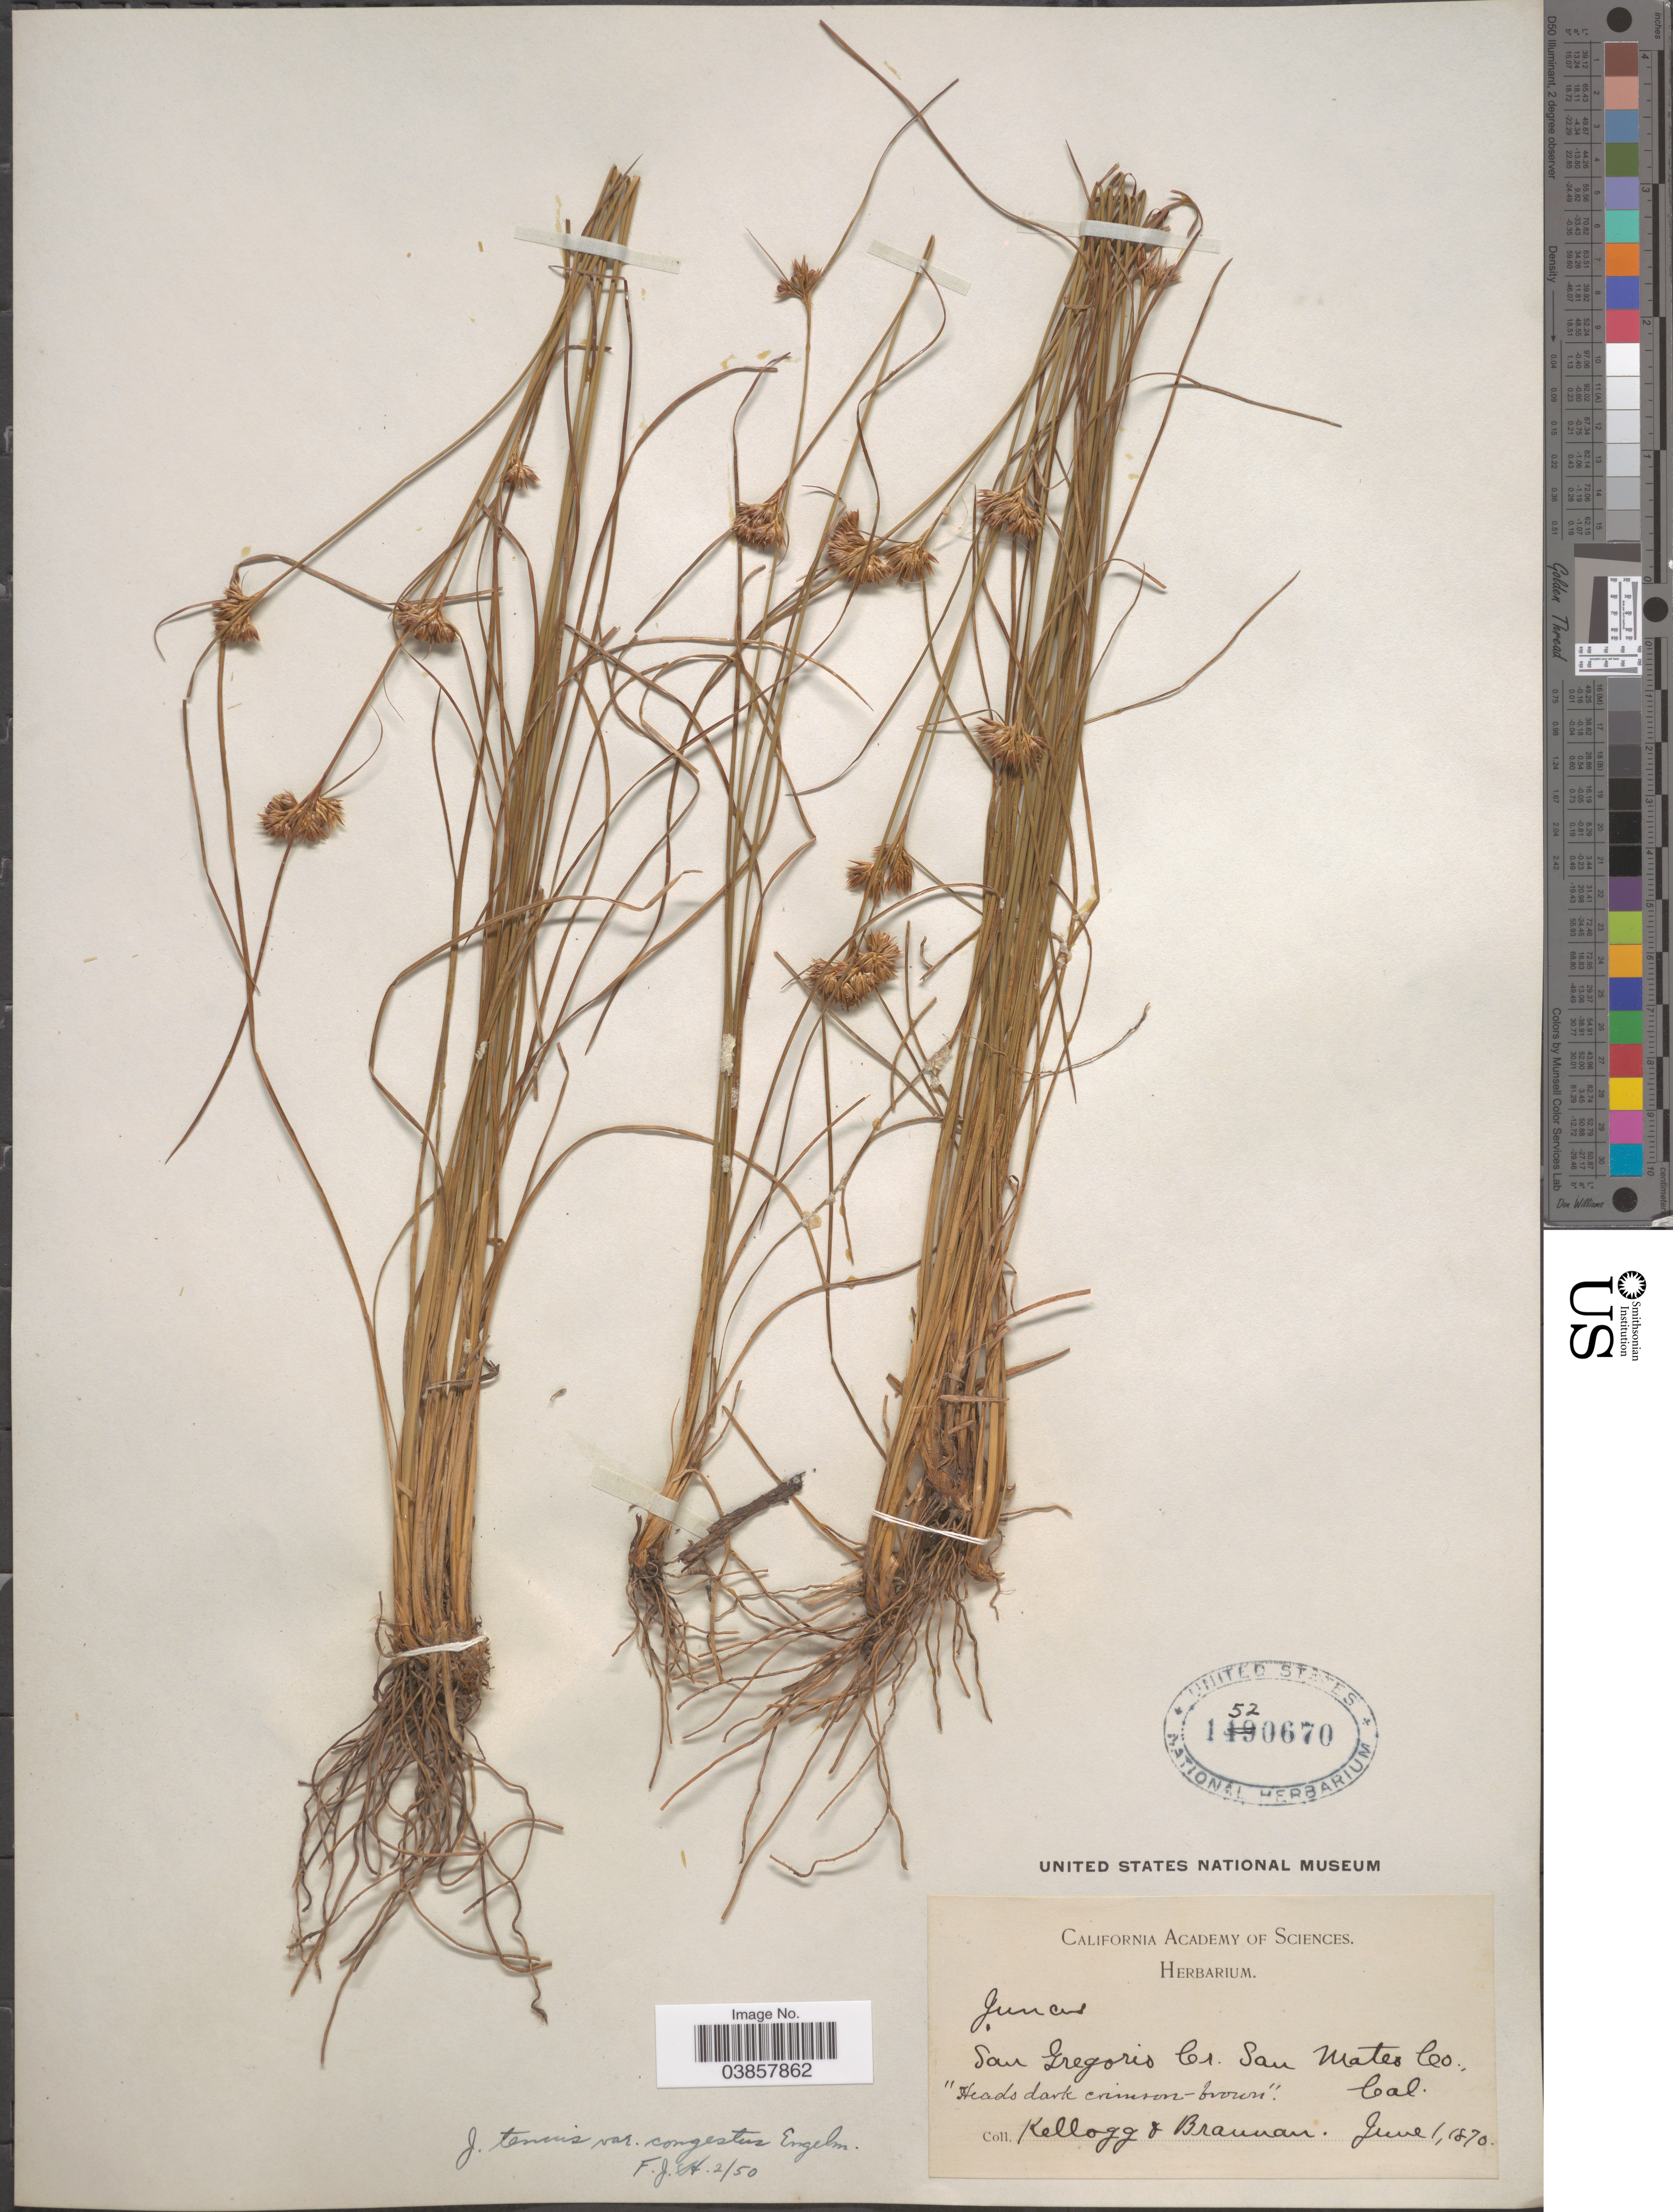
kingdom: Plantae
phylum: Tracheophyta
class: Liliopsida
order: Poales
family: Juncaceae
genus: Juncus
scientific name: Juncus tenuis var. congestus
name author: Engelm.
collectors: -- Kellogg & Brannon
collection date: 1870-06-01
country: United States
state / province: California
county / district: San Mateo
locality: San Gregorio Cr. San Mateo Co.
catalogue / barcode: US 1520670